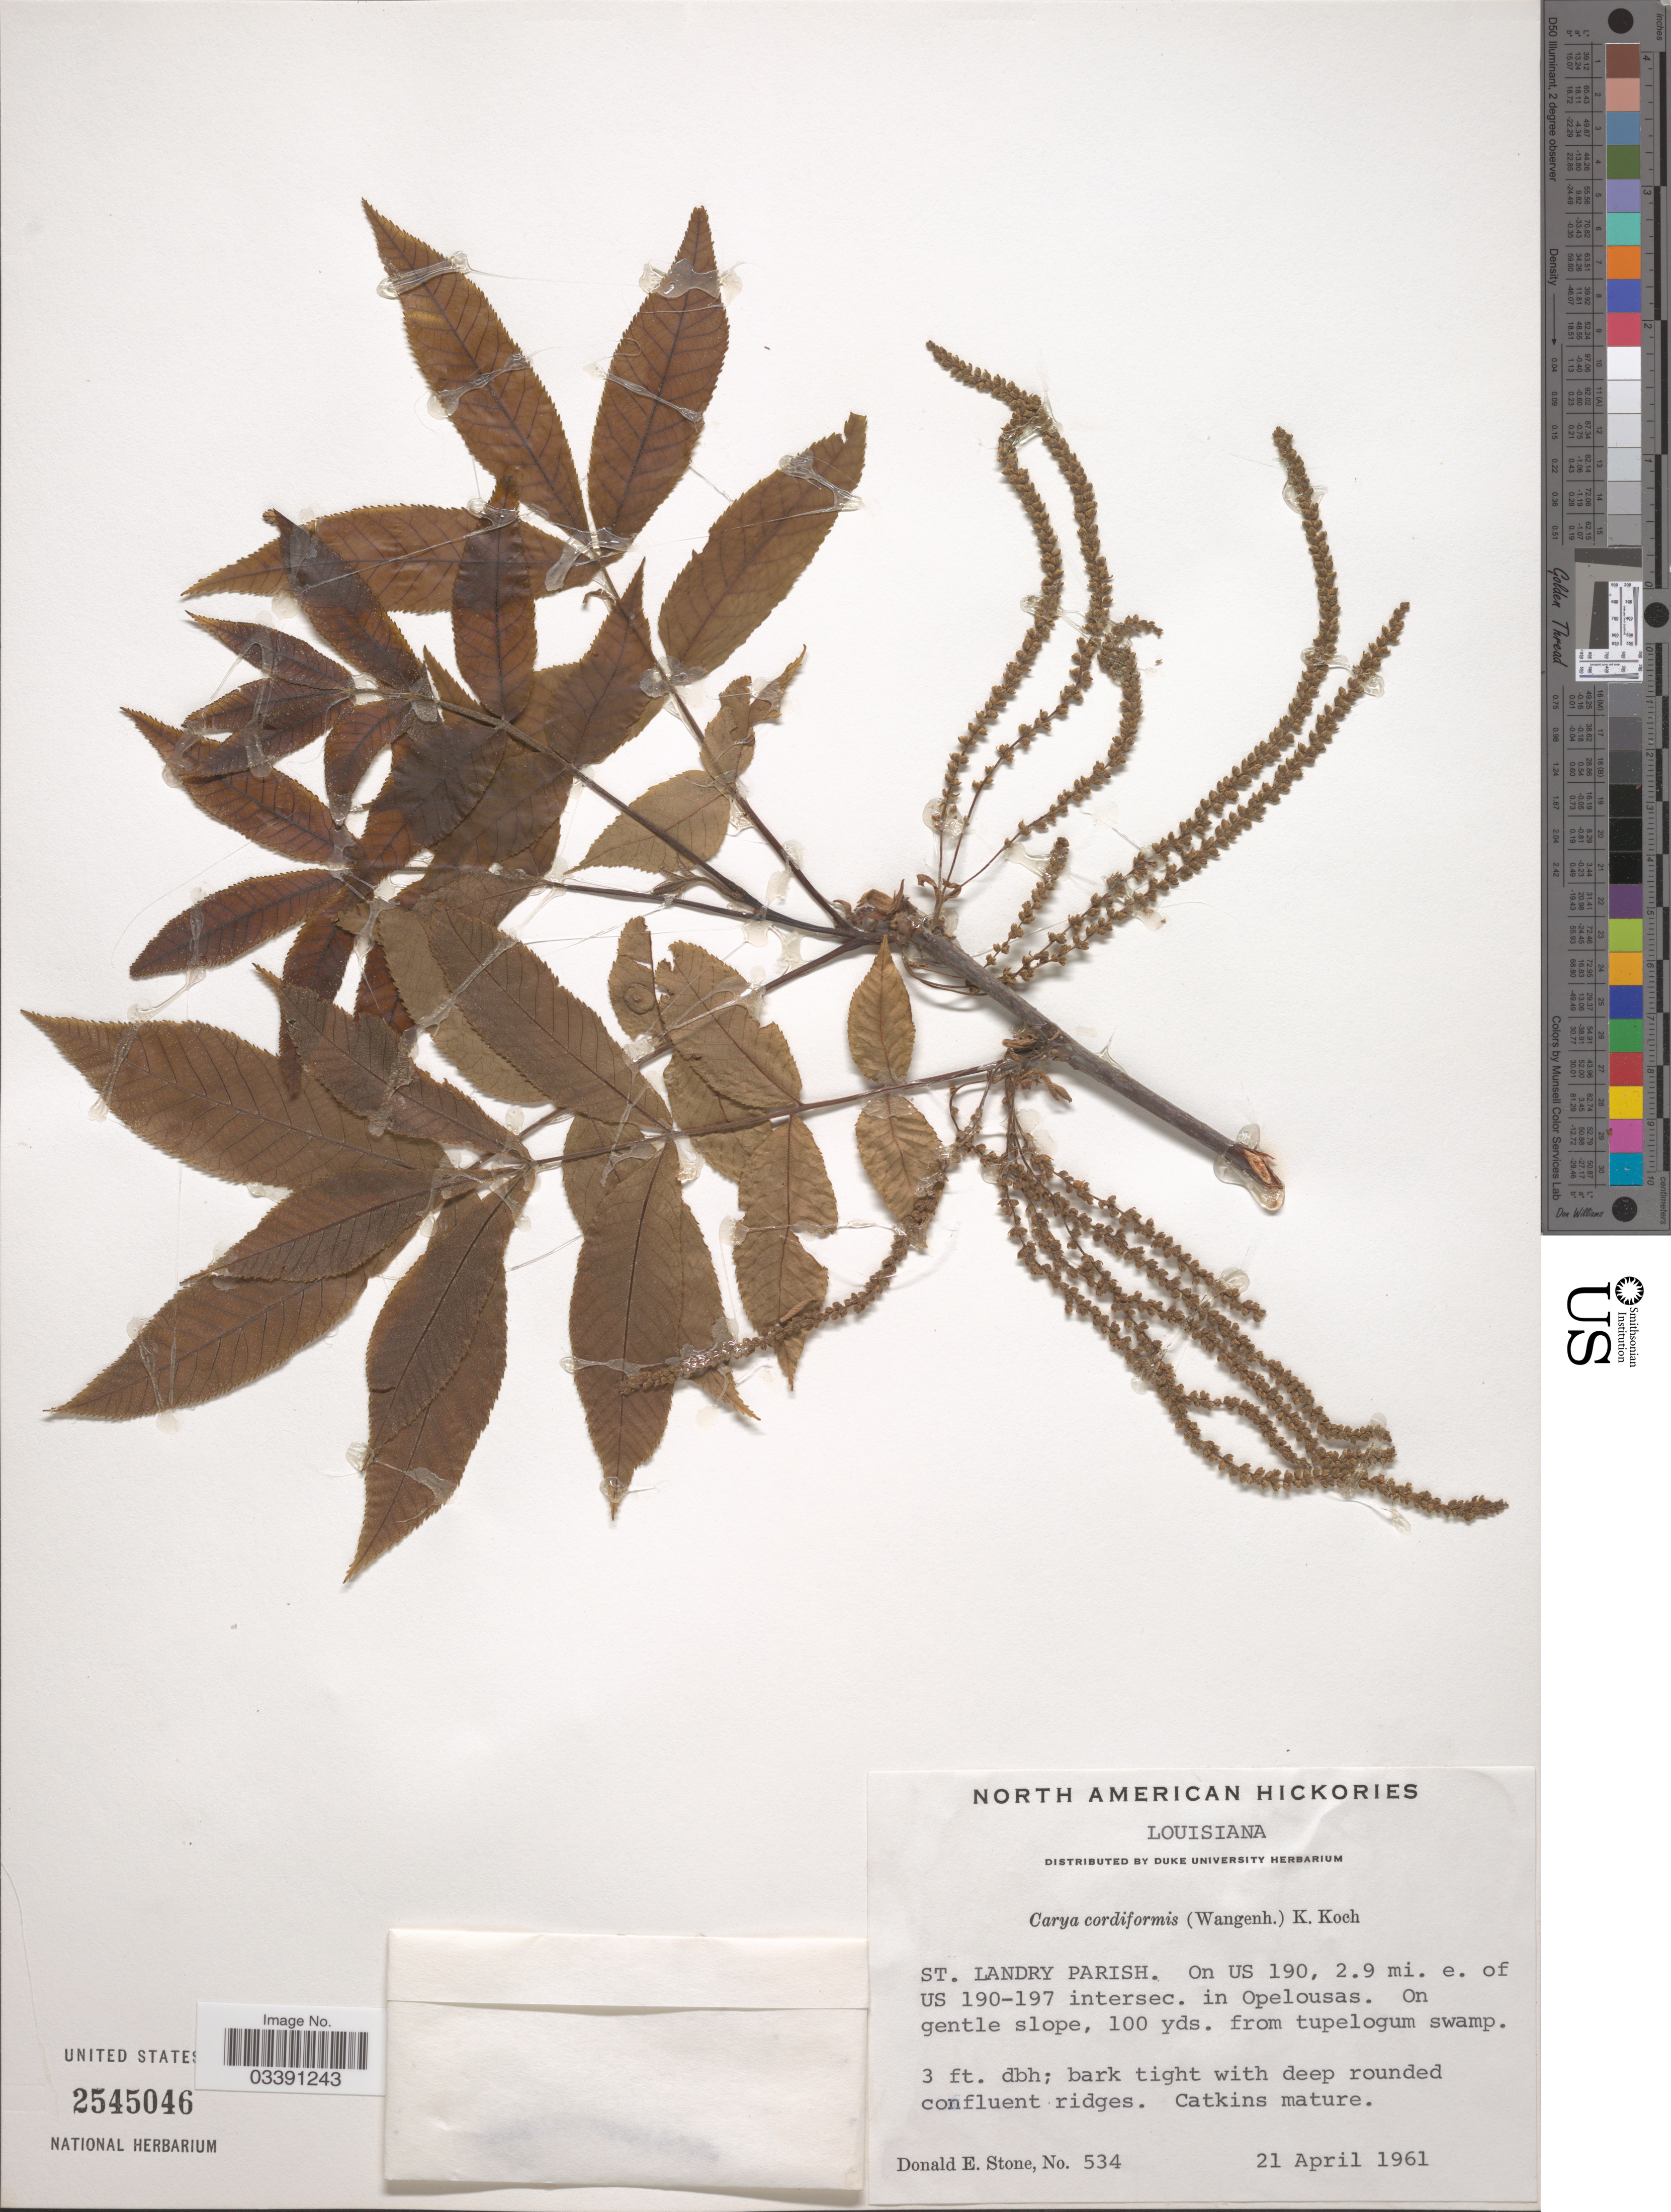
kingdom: Plantae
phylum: Tracheophyta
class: Magnoliopsida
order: Fagales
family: Juglandaceae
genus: Carya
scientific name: Carya cordiformis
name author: (Wangenh.) K. Koch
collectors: D. Stone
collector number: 534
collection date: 1961-04-21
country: United States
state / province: Louisiana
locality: St. Landry Parish. On US 190, 2.9 mi. e. of US 190-197 intersec. in Opelousas. On gentle slope, 100 yds. from tupelogum swamp.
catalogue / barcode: US 2545046